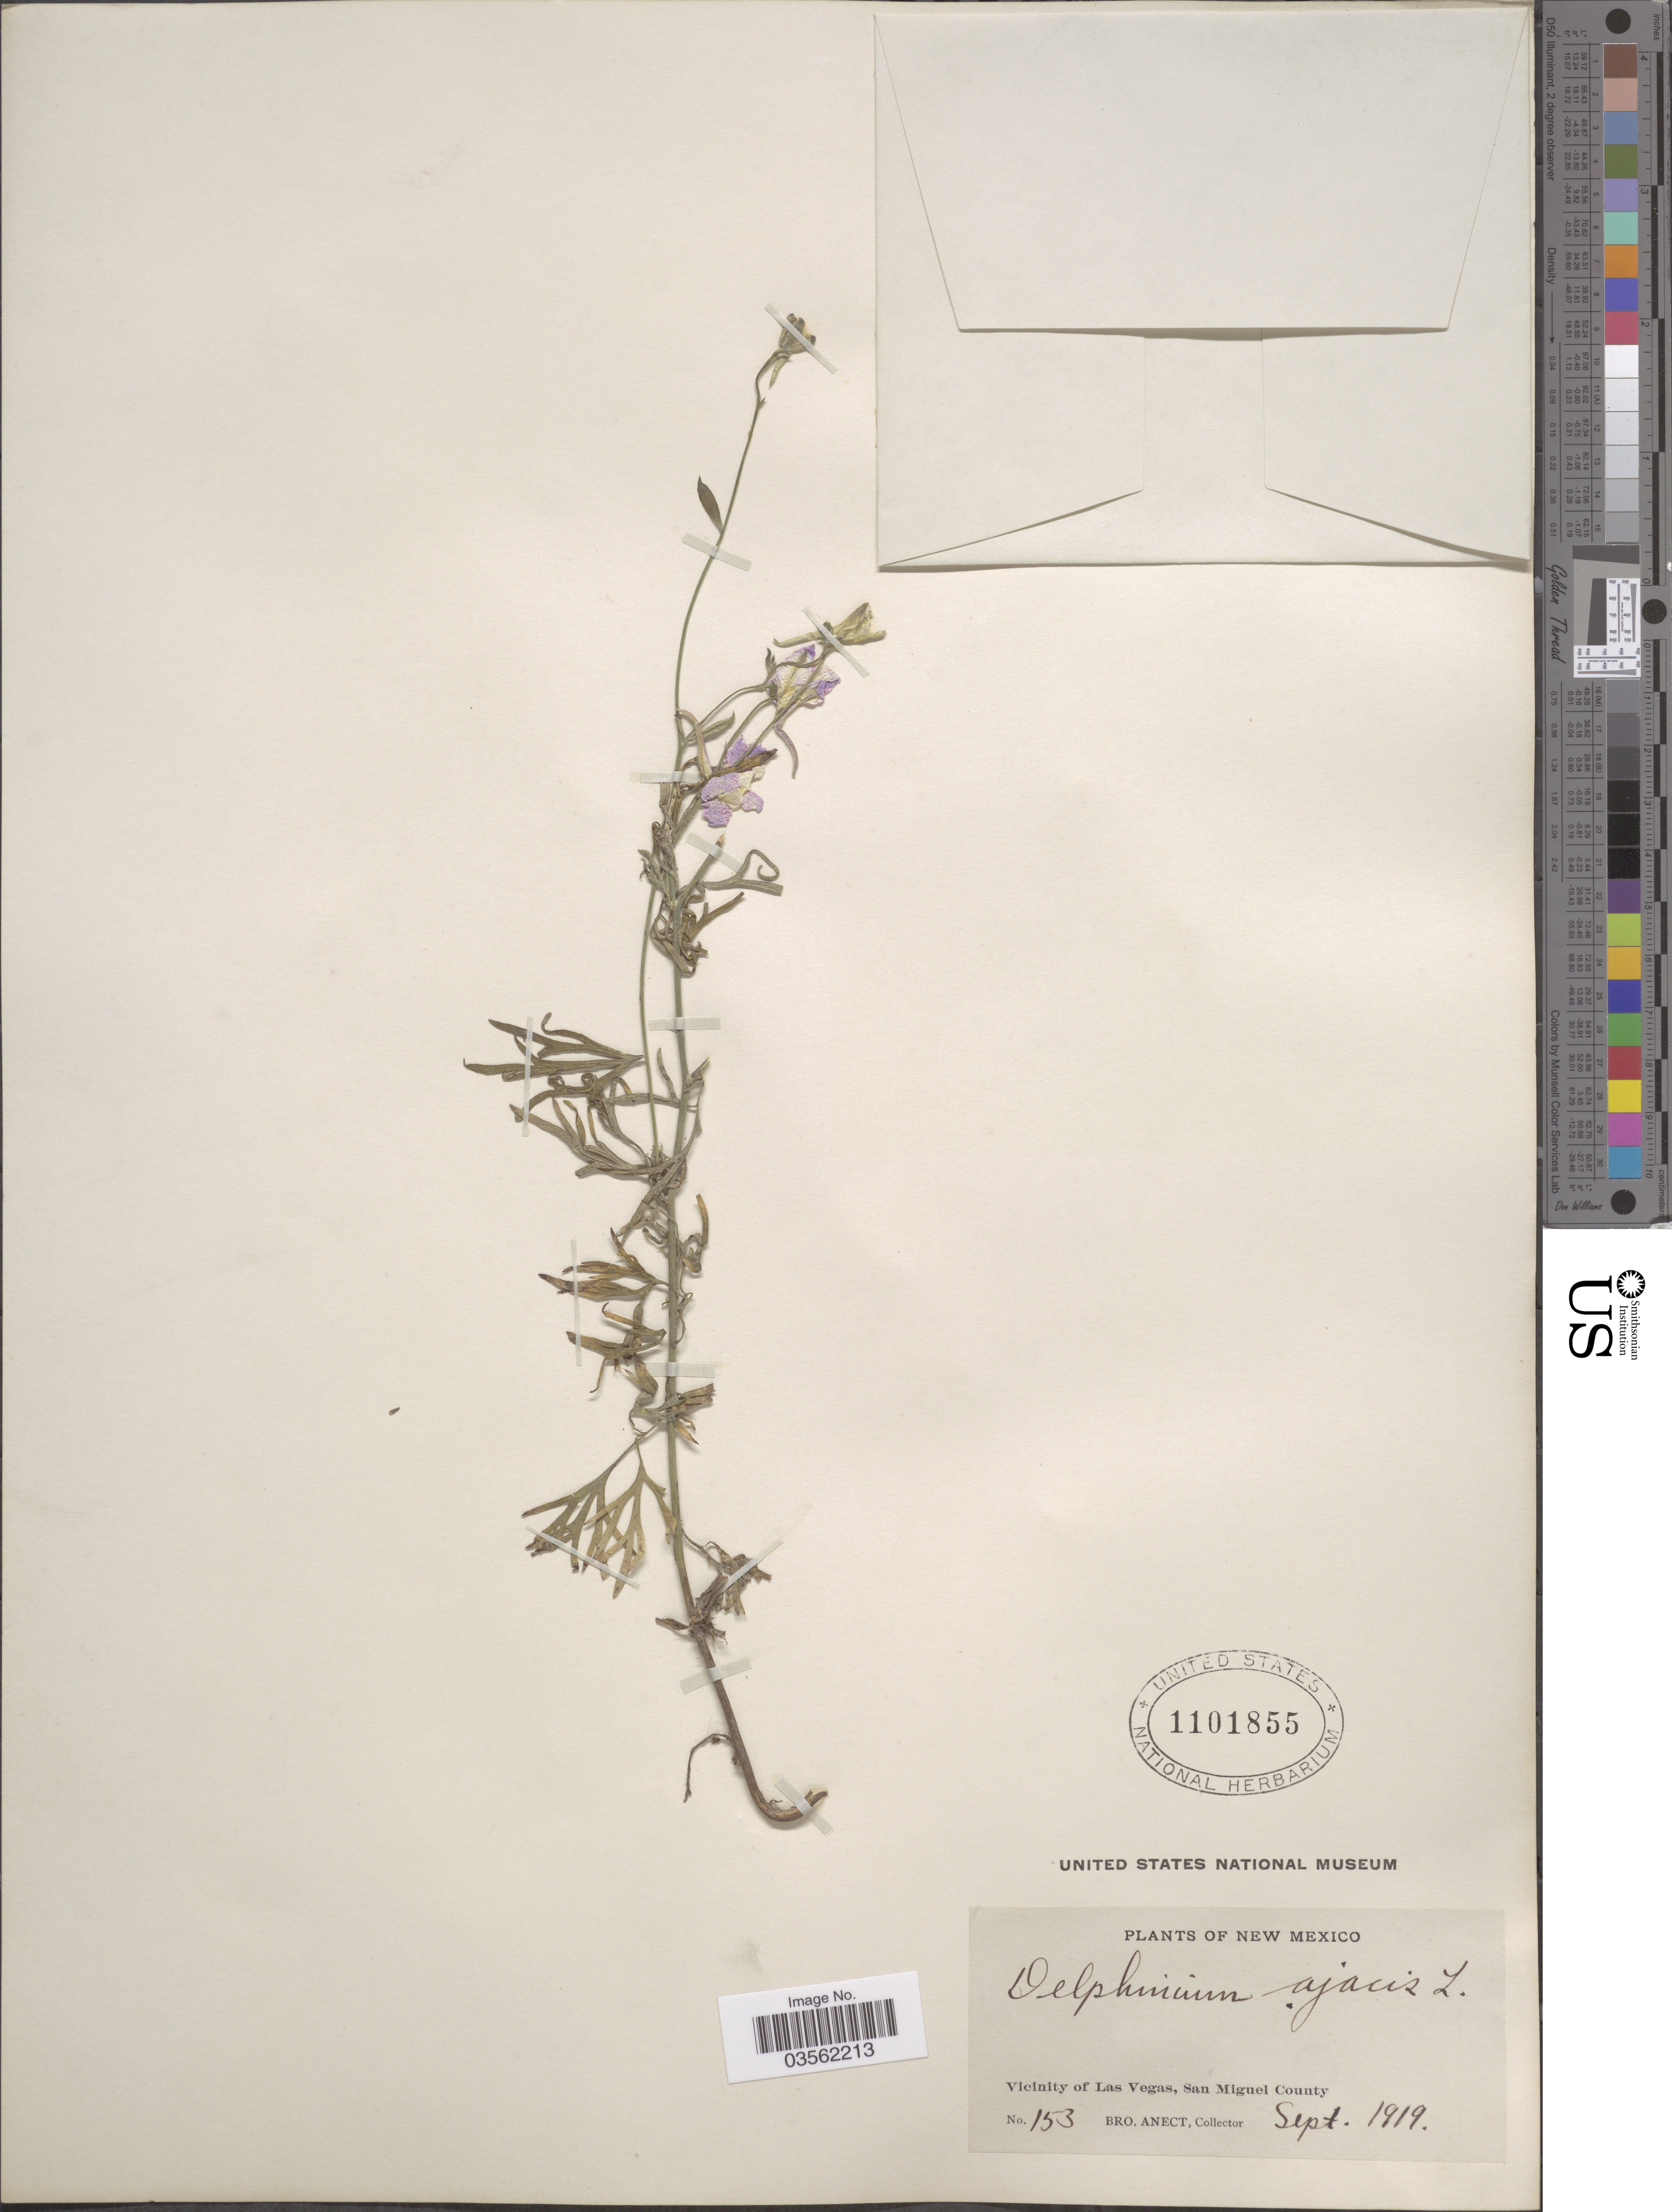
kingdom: Plantae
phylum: Tracheophyta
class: Magnoliopsida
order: Ranunculales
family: Ranunculaceae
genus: Delphinium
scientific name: Delphinium ajacis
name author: L.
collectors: B. Anect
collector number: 153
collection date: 1919-09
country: United States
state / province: New Mexico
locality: Vicinity of Las Vegas, San Miguel County.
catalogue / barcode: US 1101855